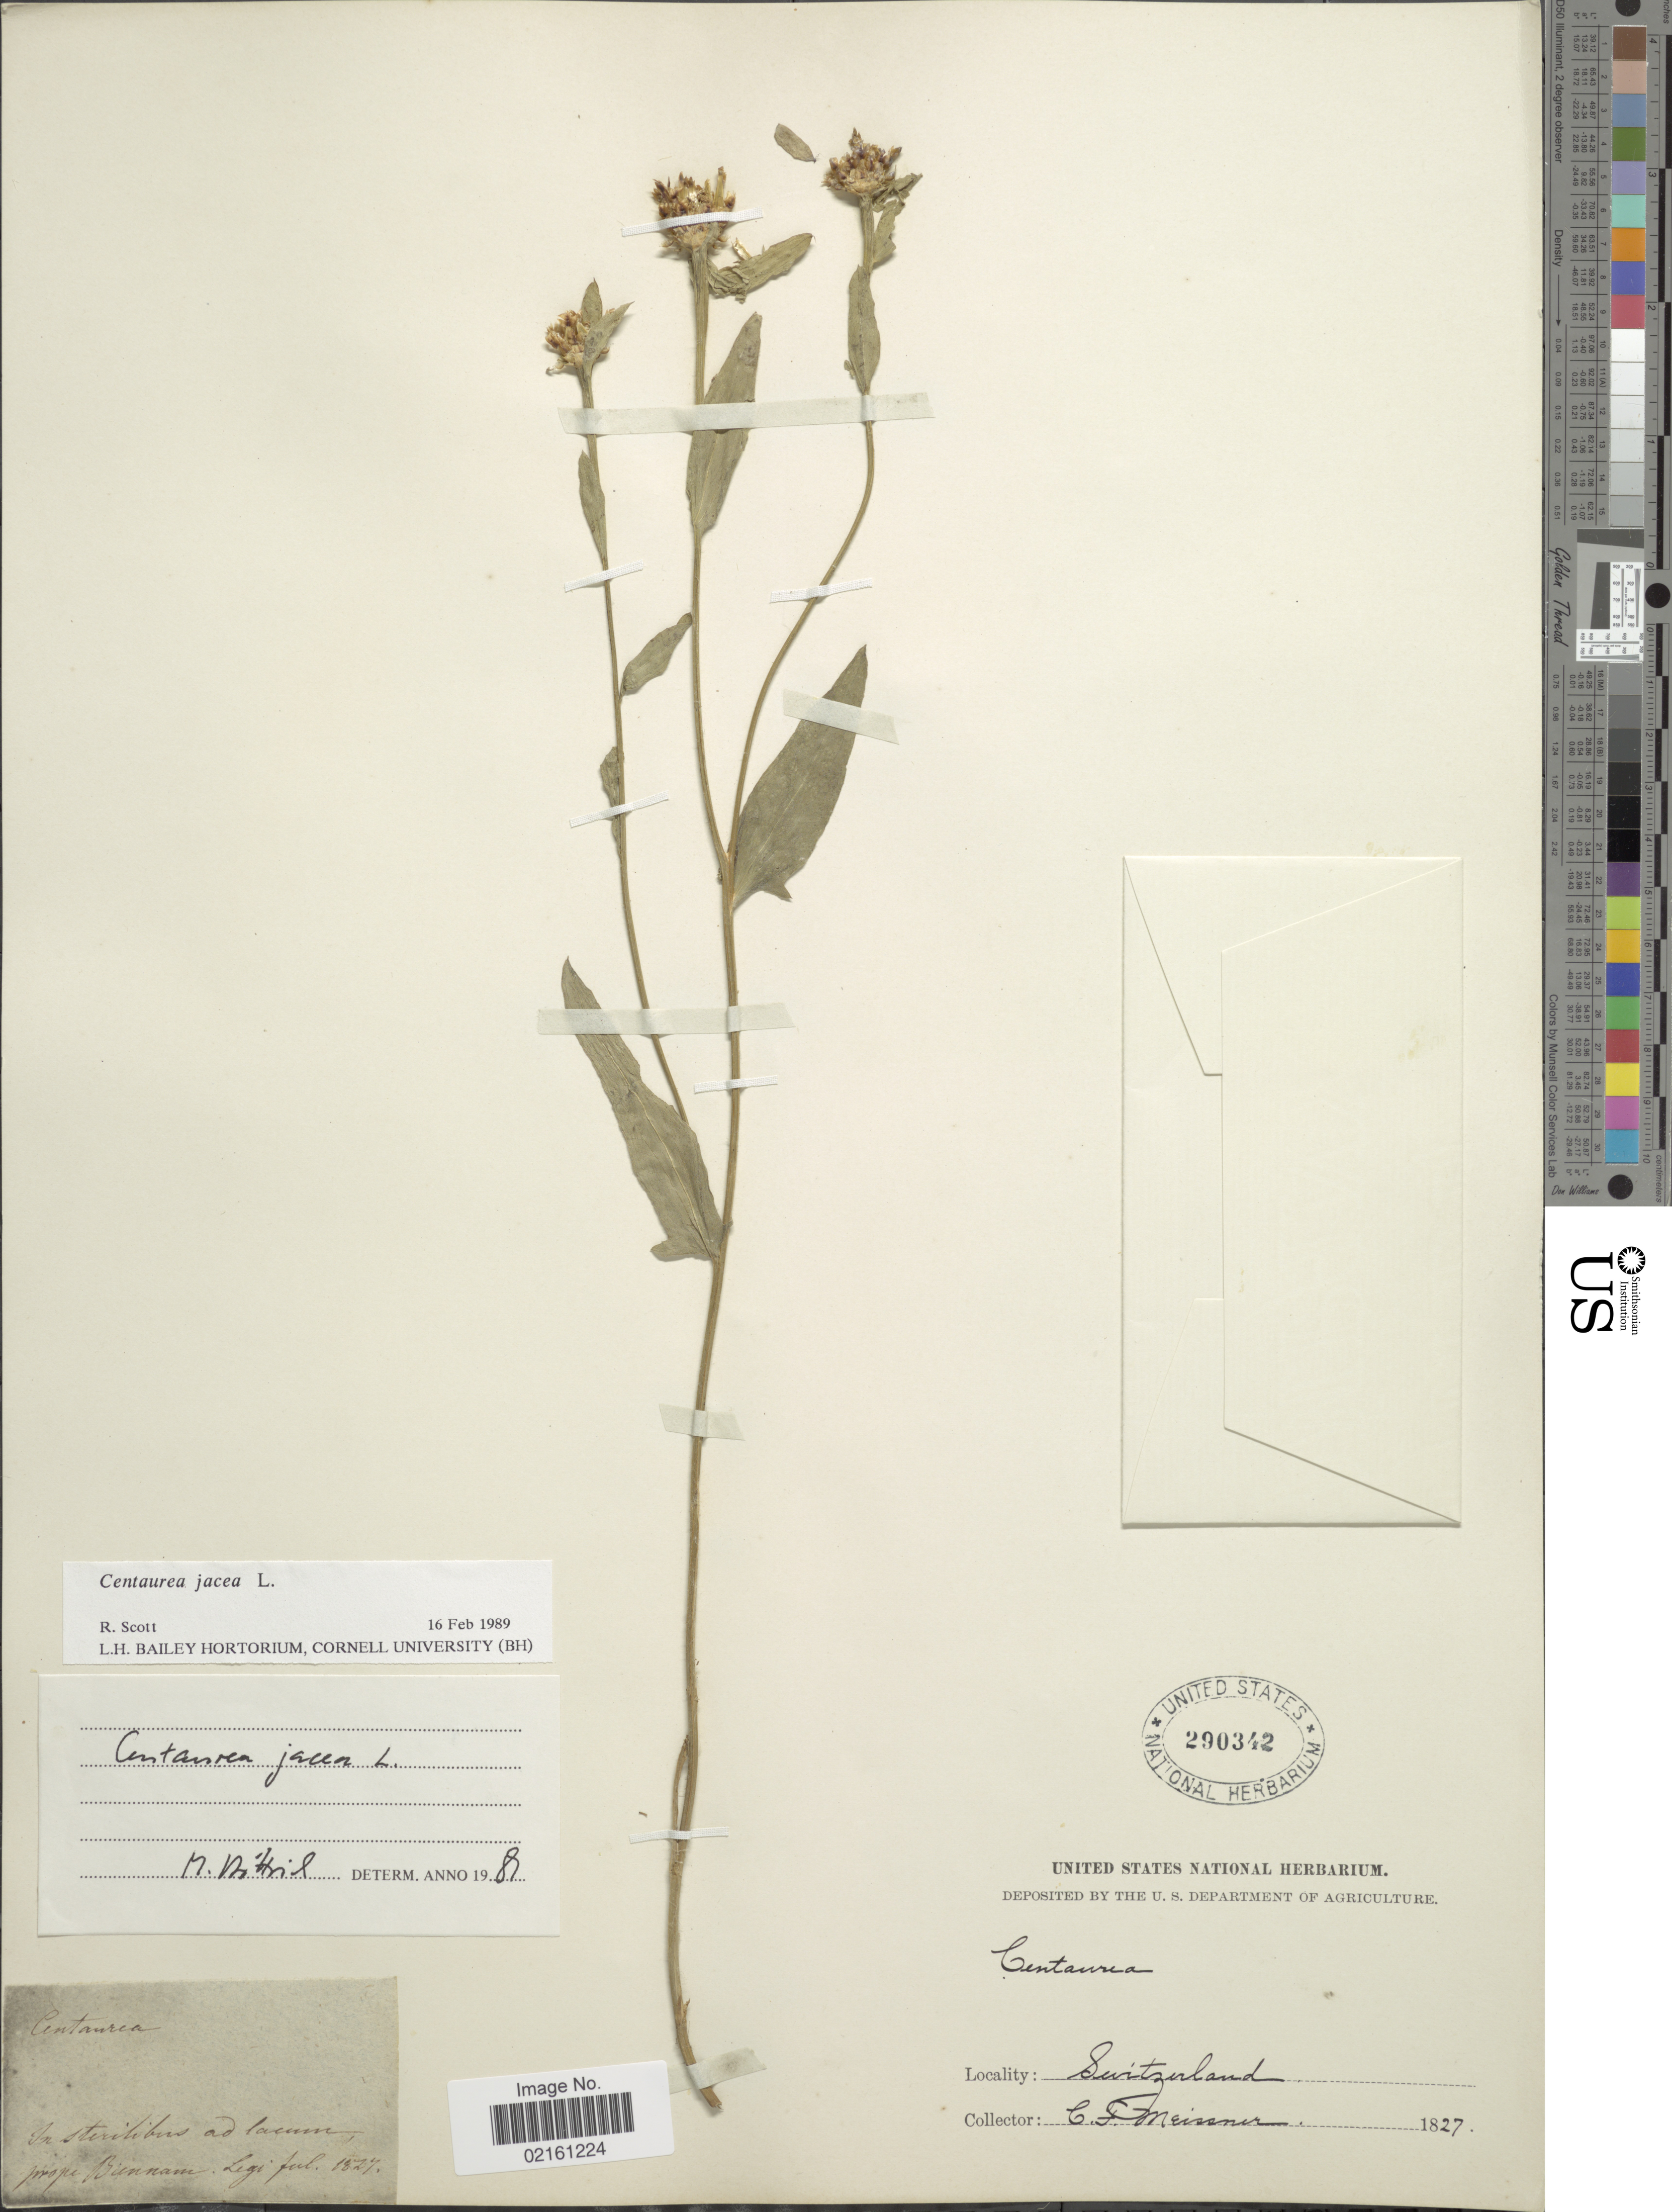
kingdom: Plantae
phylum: Tracheophyta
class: Magnoliopsida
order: Asterales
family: Asteraceae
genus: Centaurea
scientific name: Centaurea jacea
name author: L.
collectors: C. F. W. Meissner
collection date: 1827-07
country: Switzerland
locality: Prope Biennam [interpreted]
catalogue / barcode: US 290342